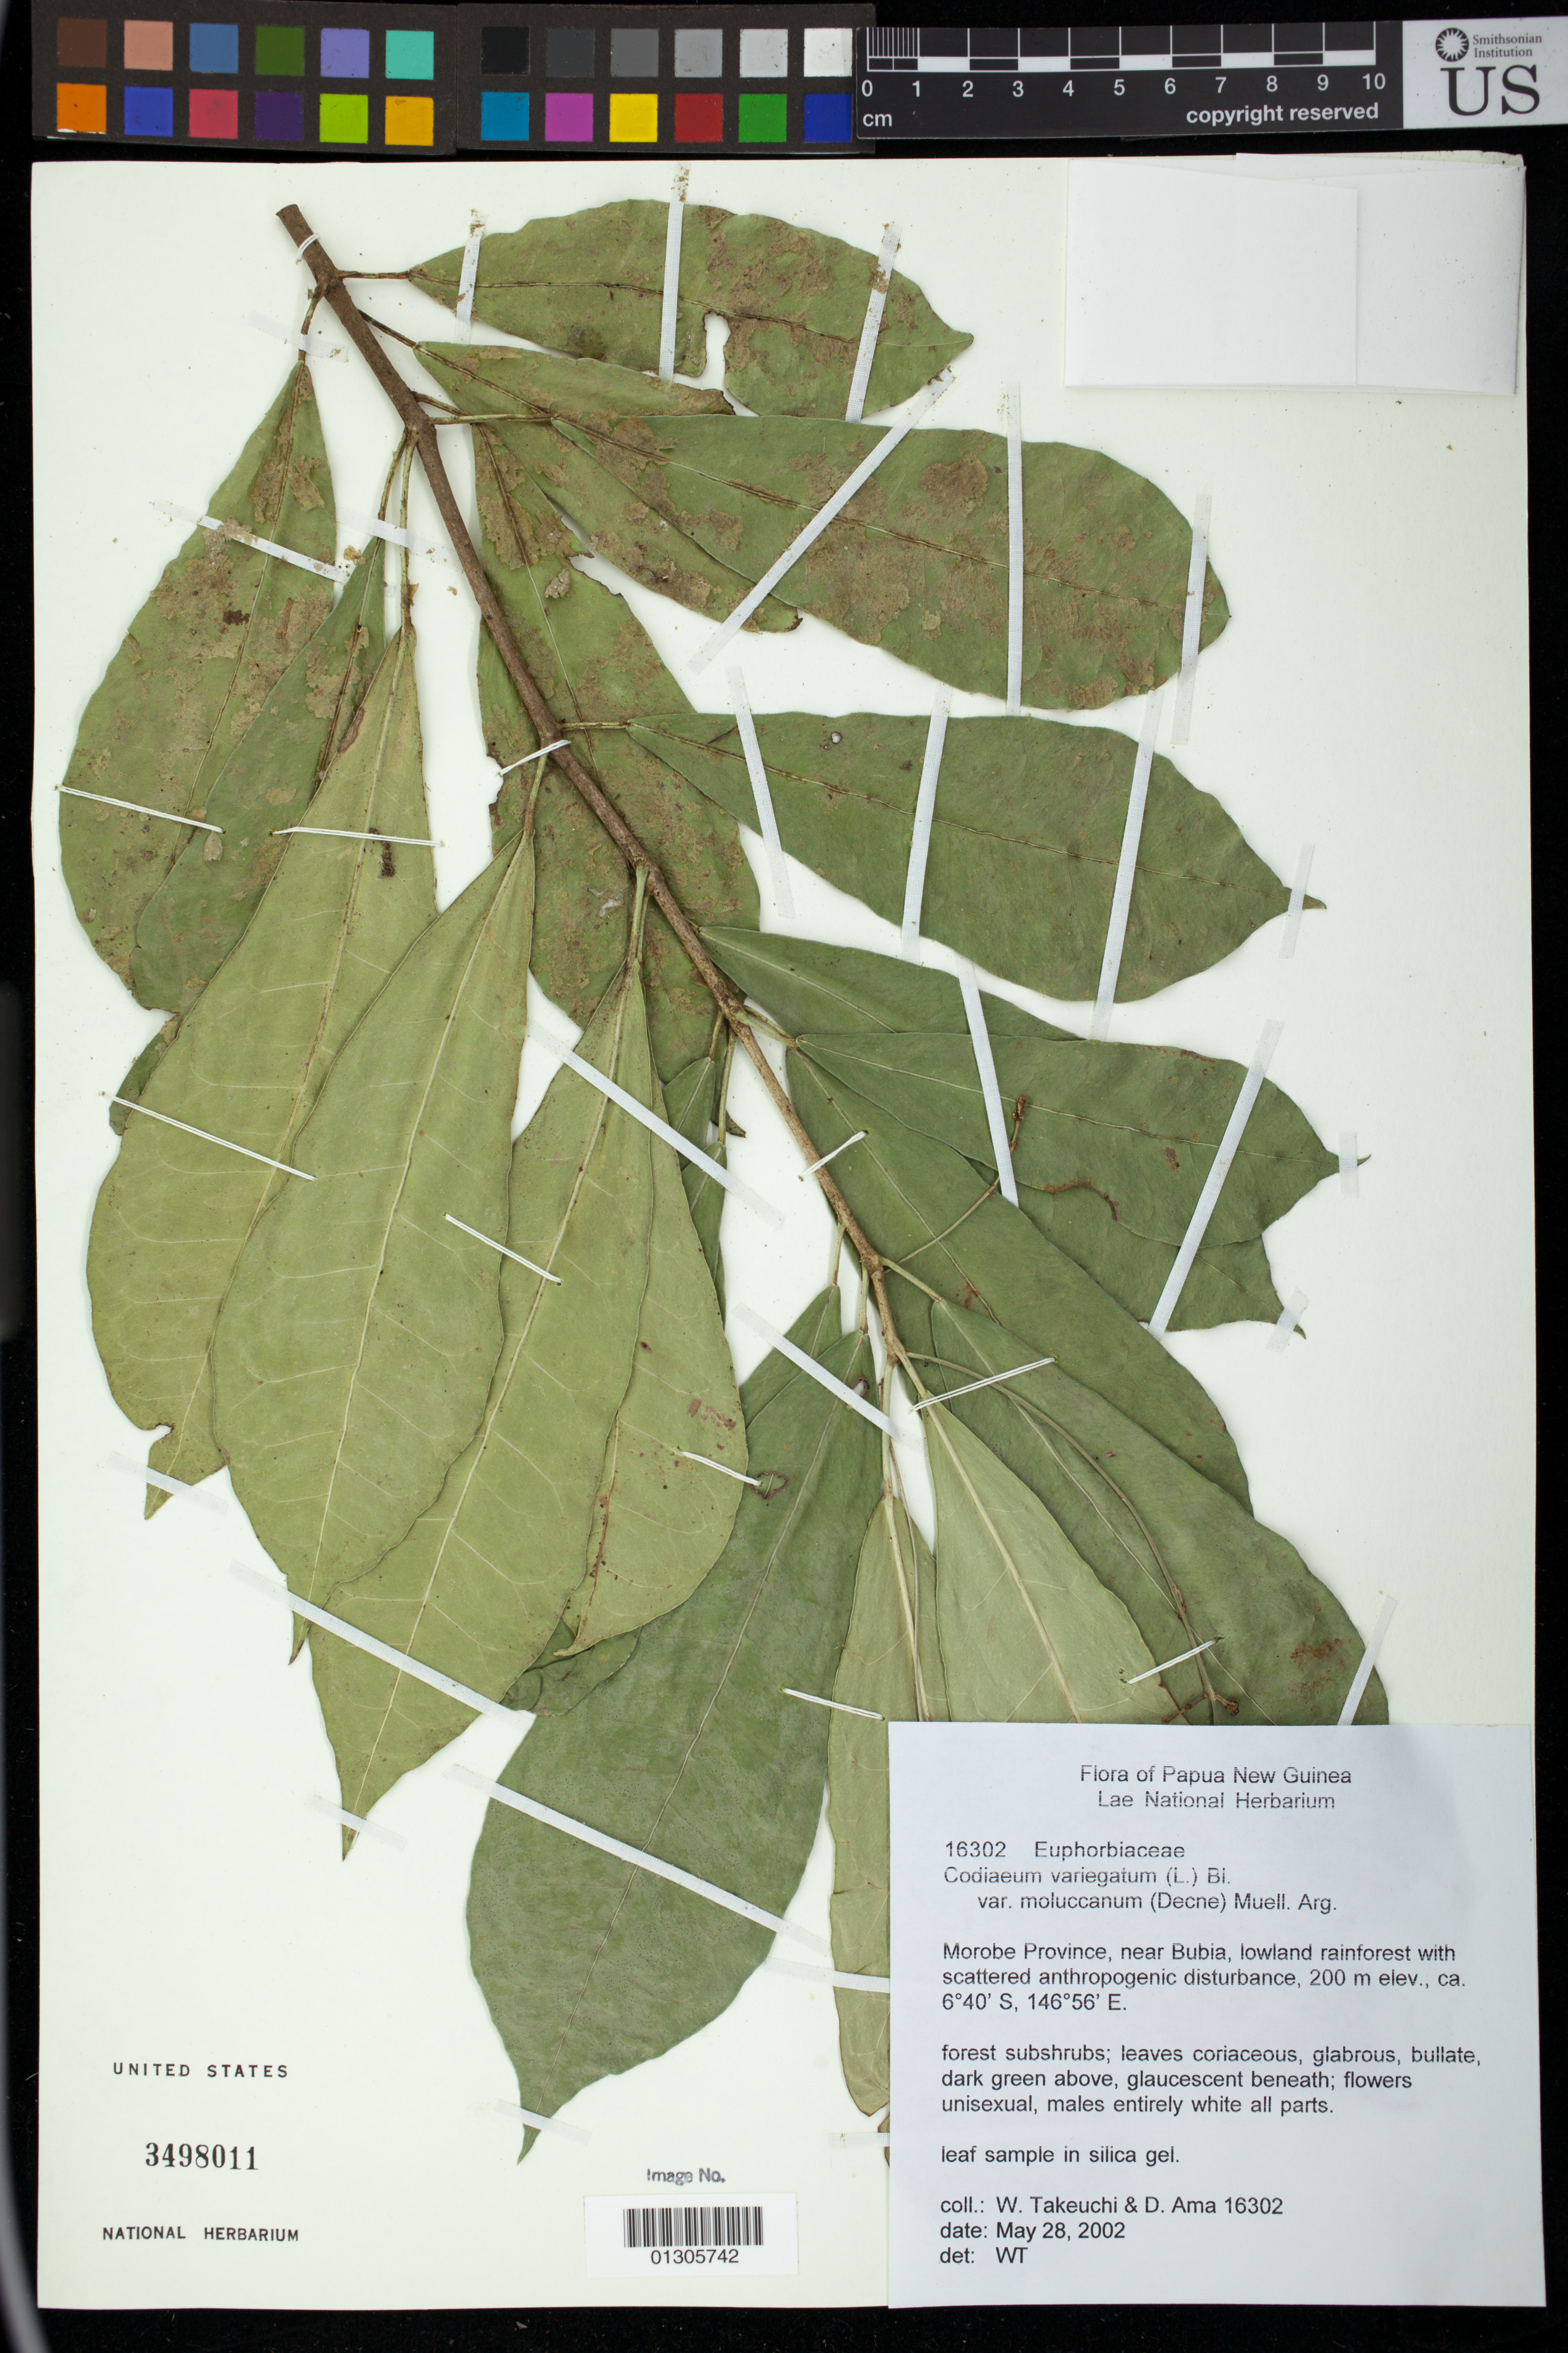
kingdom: Plantae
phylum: Tracheophyta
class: Magnoliopsida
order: Malpighiales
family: Euphorbiaceae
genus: Codiaeum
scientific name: Codiaeum variegatum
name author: (L.) Rumph. ex A. Juss.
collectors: W. Takeuchi & D. Ama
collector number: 16302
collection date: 2002-05-28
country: Papua New Guinea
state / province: Morobe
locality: Near Bubia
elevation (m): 200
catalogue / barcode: US 3498011